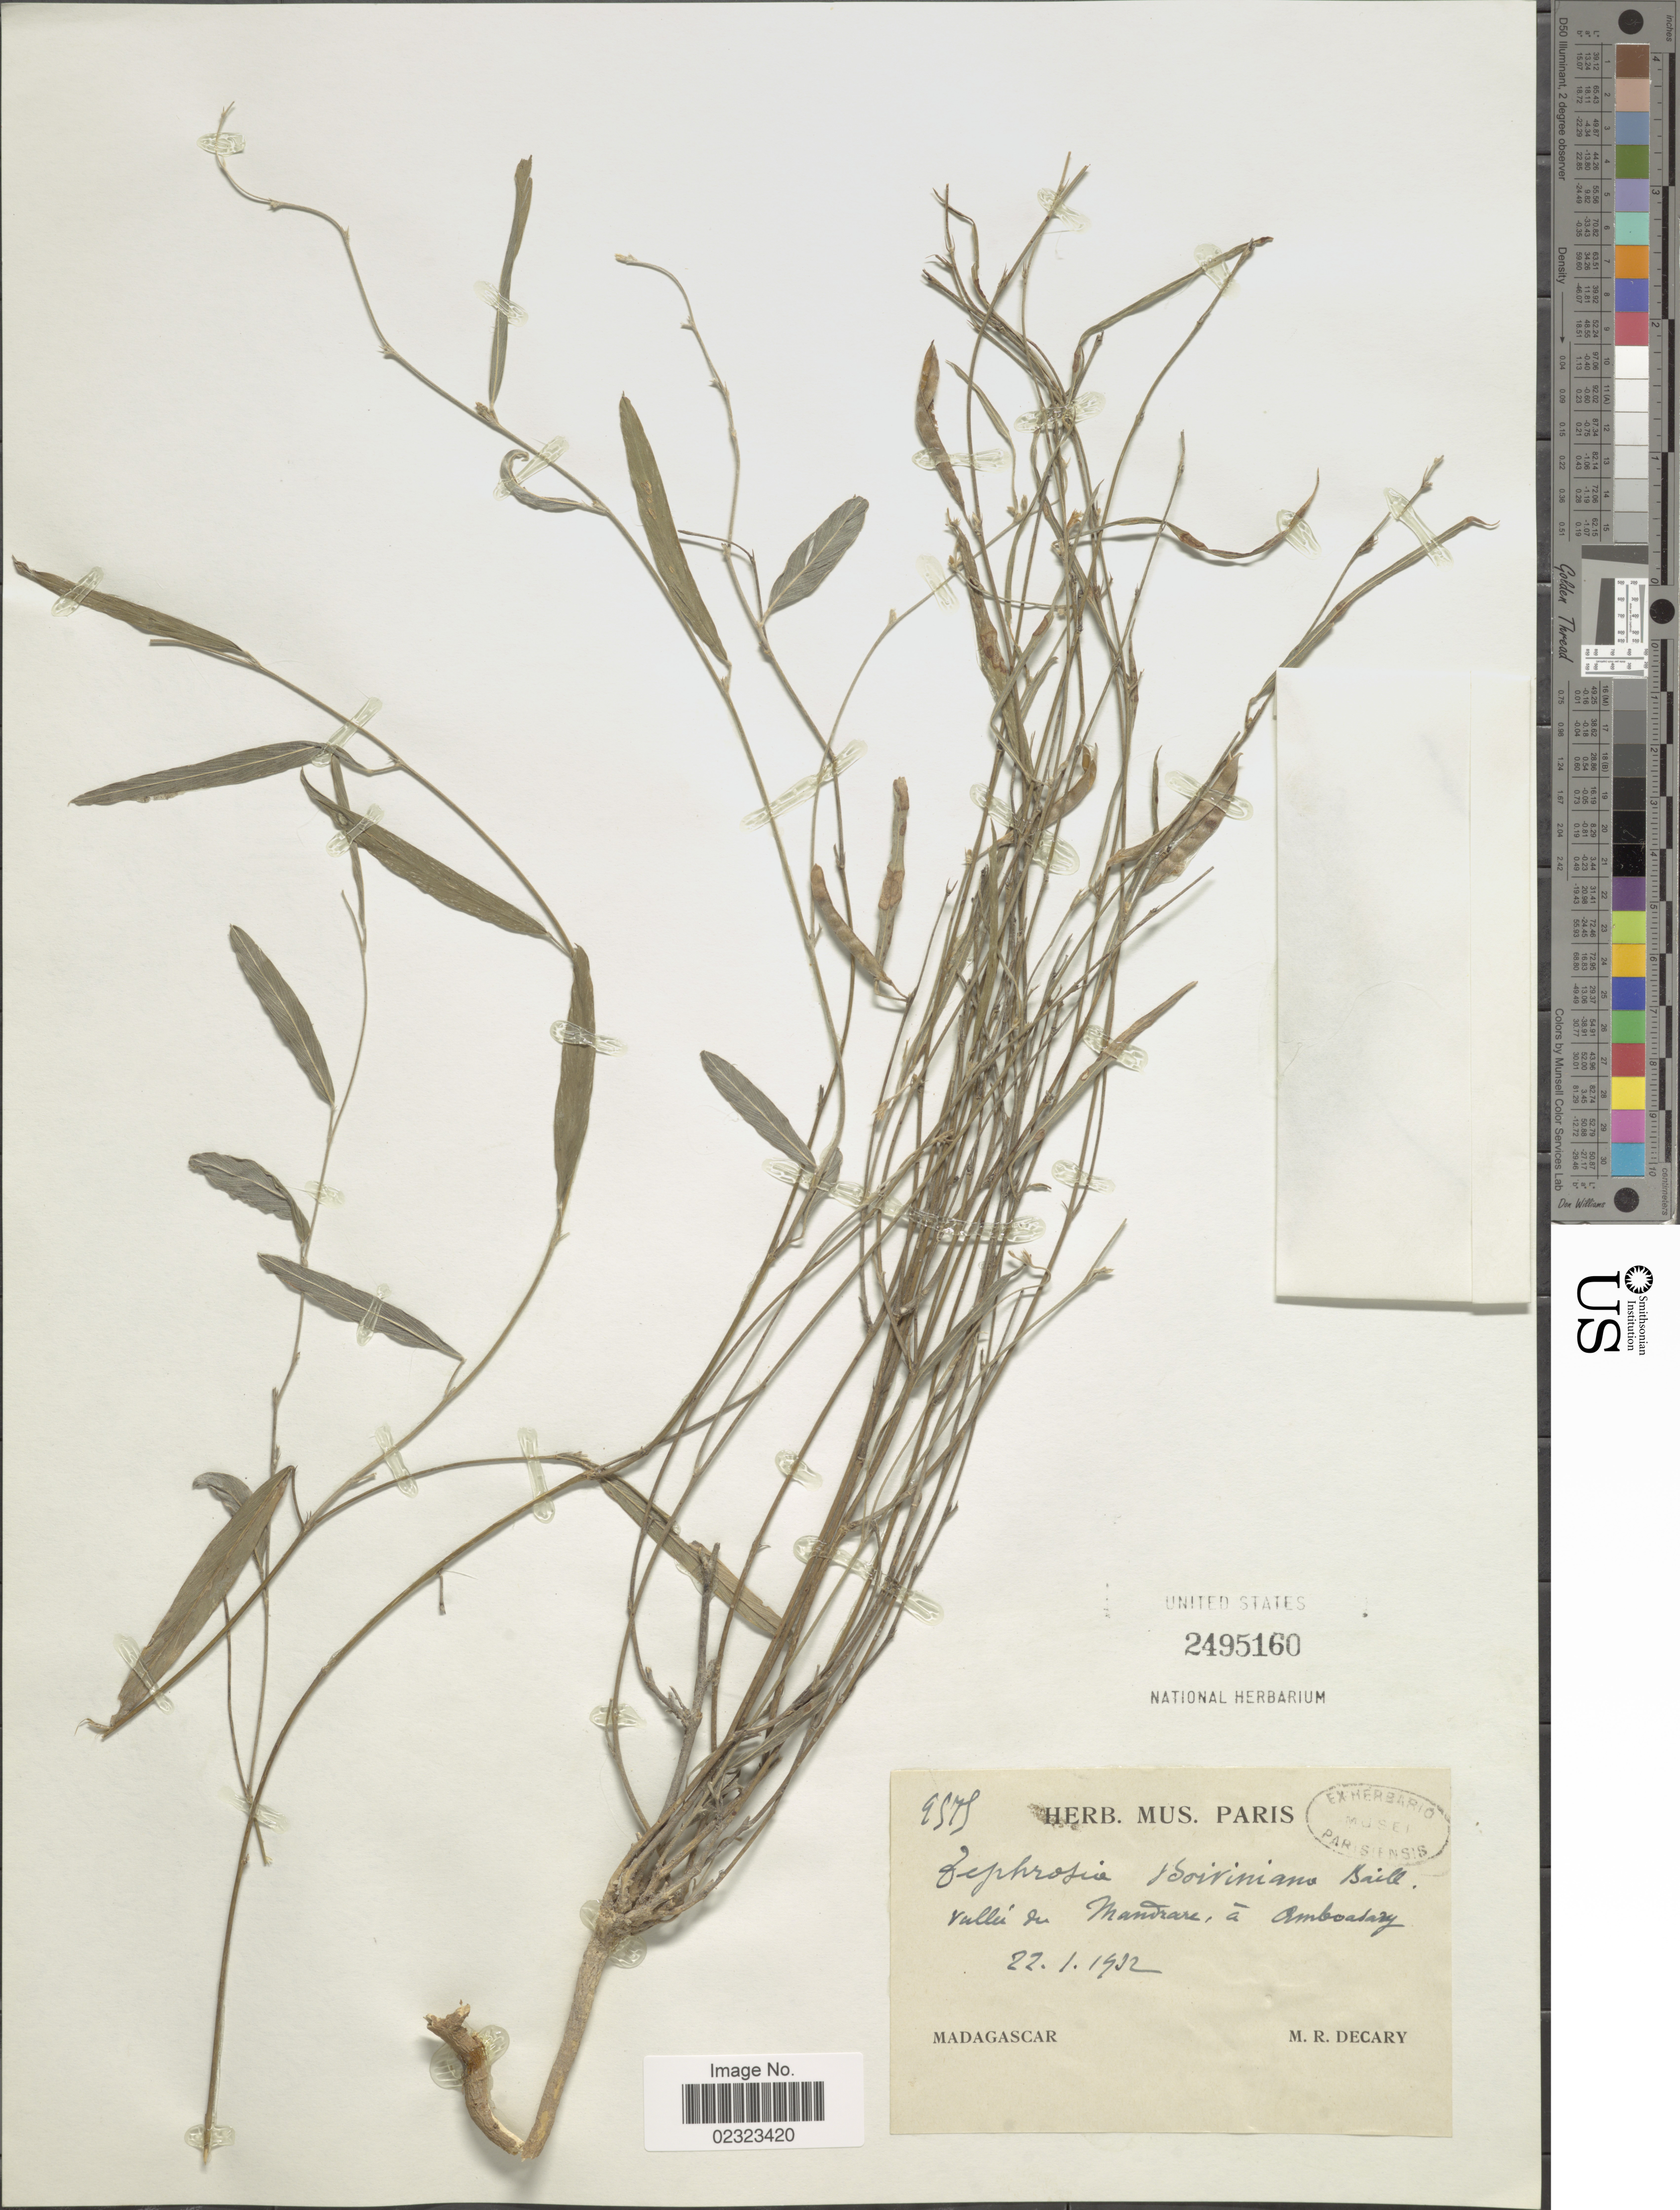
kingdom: Plantae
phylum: Tracheophyta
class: Magnoliopsida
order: Fabales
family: Fabaceae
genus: Tephrosia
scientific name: Tephrosia boiviniana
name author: Baill.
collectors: R. Decary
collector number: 9579*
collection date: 1932-01-22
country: Madagascar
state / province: Anosy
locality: Vallée du Mandrare, á Amboasary [valley of Mandrare, at Amboasary]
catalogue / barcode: US 2495160